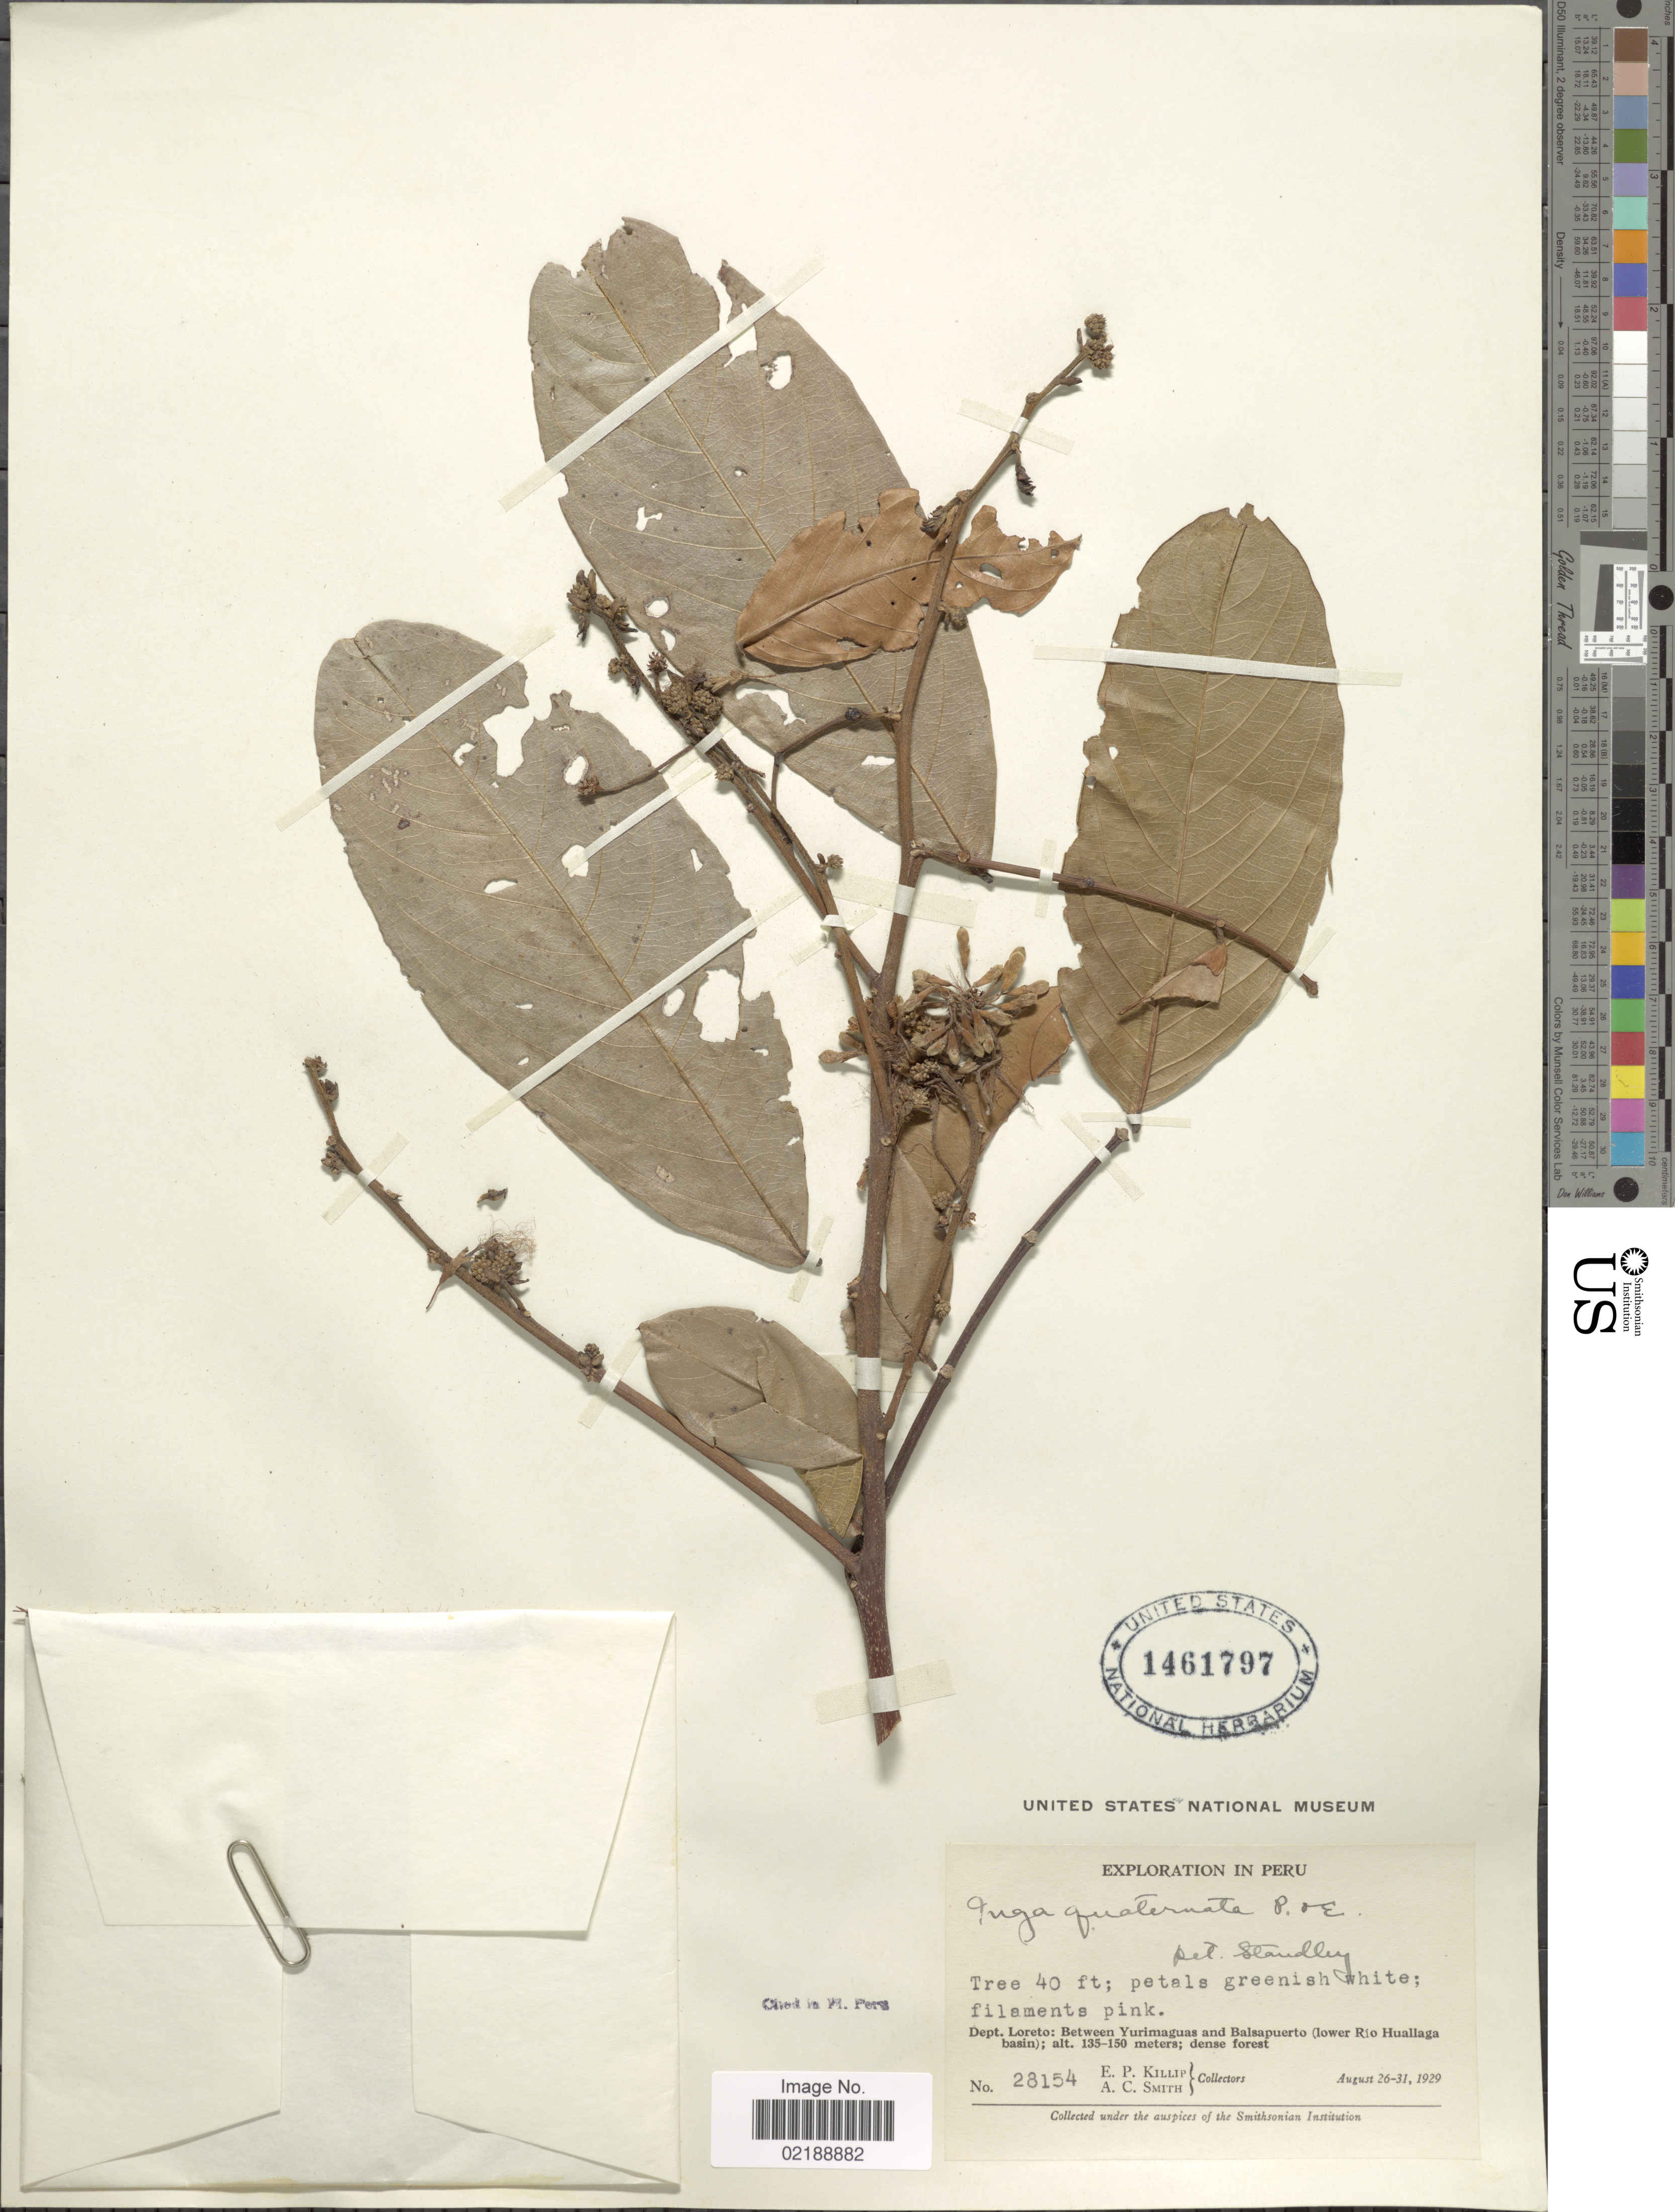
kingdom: Plantae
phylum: Tracheophyta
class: Magnoliopsida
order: Fabales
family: Fabaceae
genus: Inga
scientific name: Inga nobilis subsp. quaternata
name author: (Poepp. & Endl.) T.D. Penn.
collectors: E. P. Killip & A. C. Smith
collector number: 28154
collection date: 1929-08-26/1929-08-31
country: Peru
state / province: Loreto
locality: Dept. Loreto: Between Yurimaguas and Balsapuerto (lower Rio Huallaga basin); dense forest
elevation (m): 135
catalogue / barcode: US 1461797